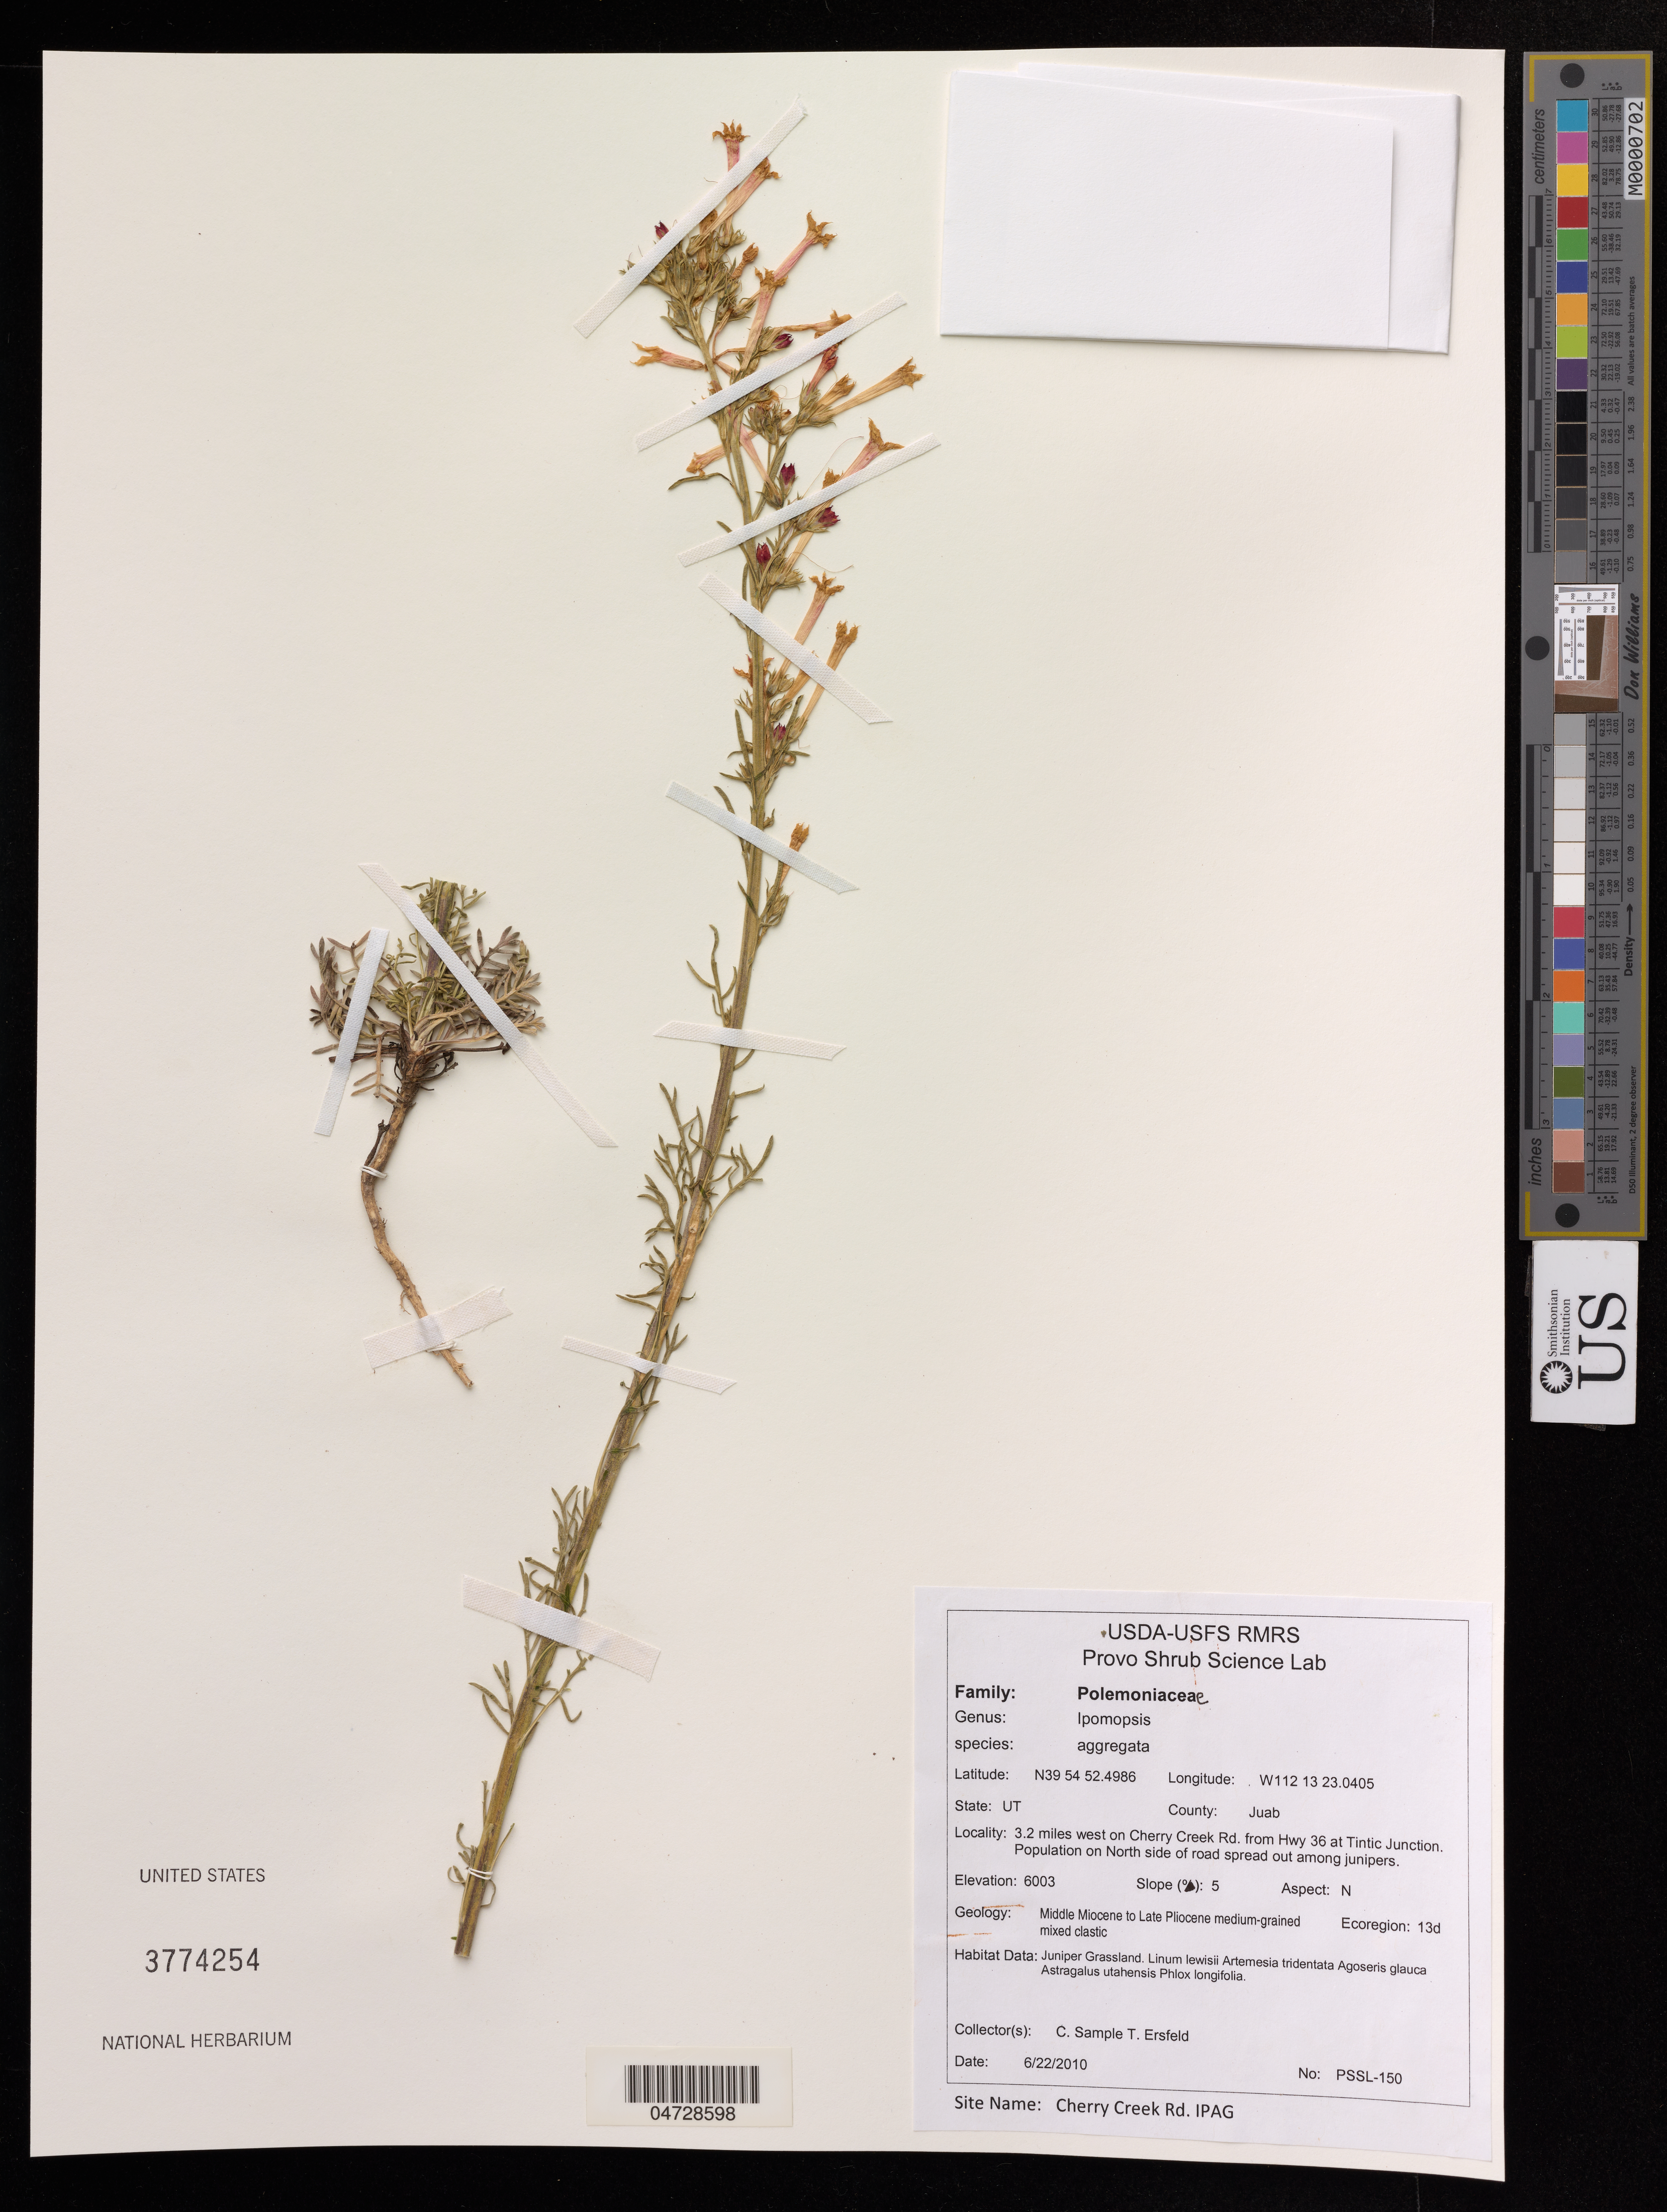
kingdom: Plantae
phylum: Tracheophyta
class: Magnoliopsida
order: Ericales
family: Polemoniaceae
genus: Ipomopsis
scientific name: Ipomopsis aggregata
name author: (Pursh) V.E. Grant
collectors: C. Sample & T. Ersfeld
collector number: PSSL-150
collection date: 2010-06-22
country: United States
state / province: Utah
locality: County: Juab. 3.2 miles west on Cherry Creek Rd. from Hwy 36 at Tintic Junction. On North side of road.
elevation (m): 1830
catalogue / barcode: US 3774254